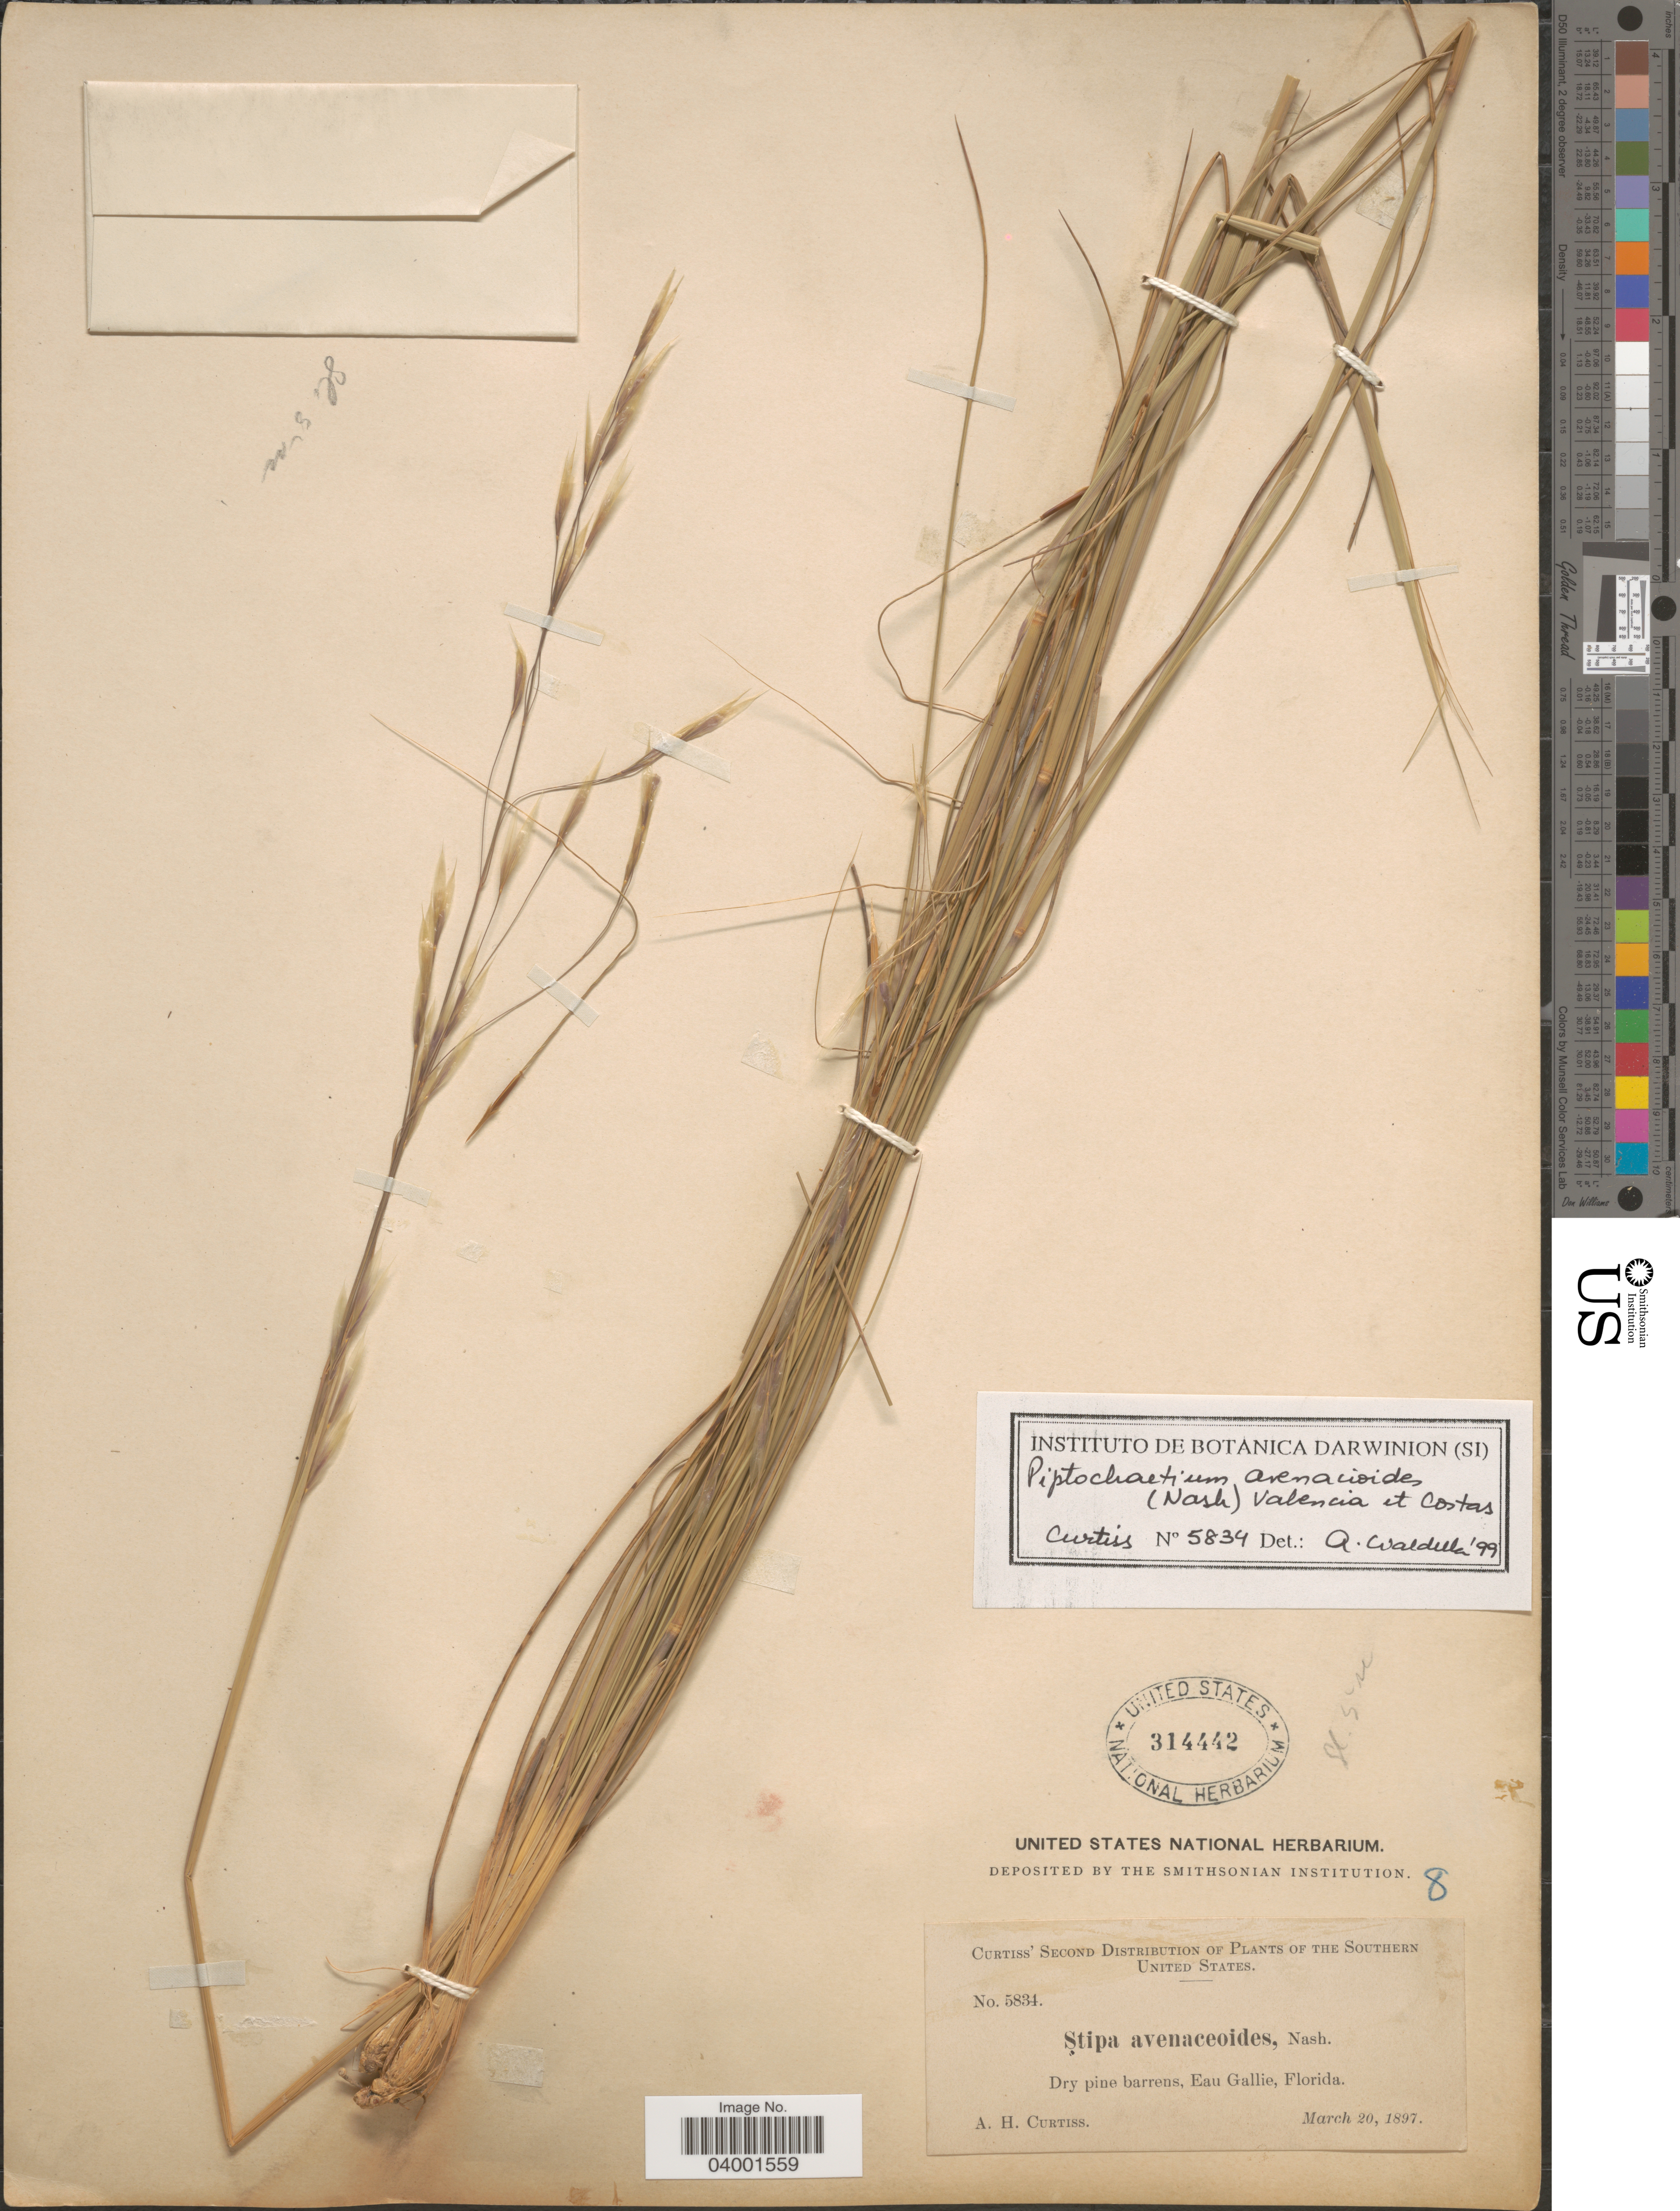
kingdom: Plantae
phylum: Tracheophyta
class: Liliopsida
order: Poales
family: Poaceae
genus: Stipa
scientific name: Stipa avenacioides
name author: Nash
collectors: A. H. Curtiss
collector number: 5834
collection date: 1897-03-20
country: United States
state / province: Florida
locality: Southern United States. Dry pine barrens, Eau Gallie.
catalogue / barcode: US 314442